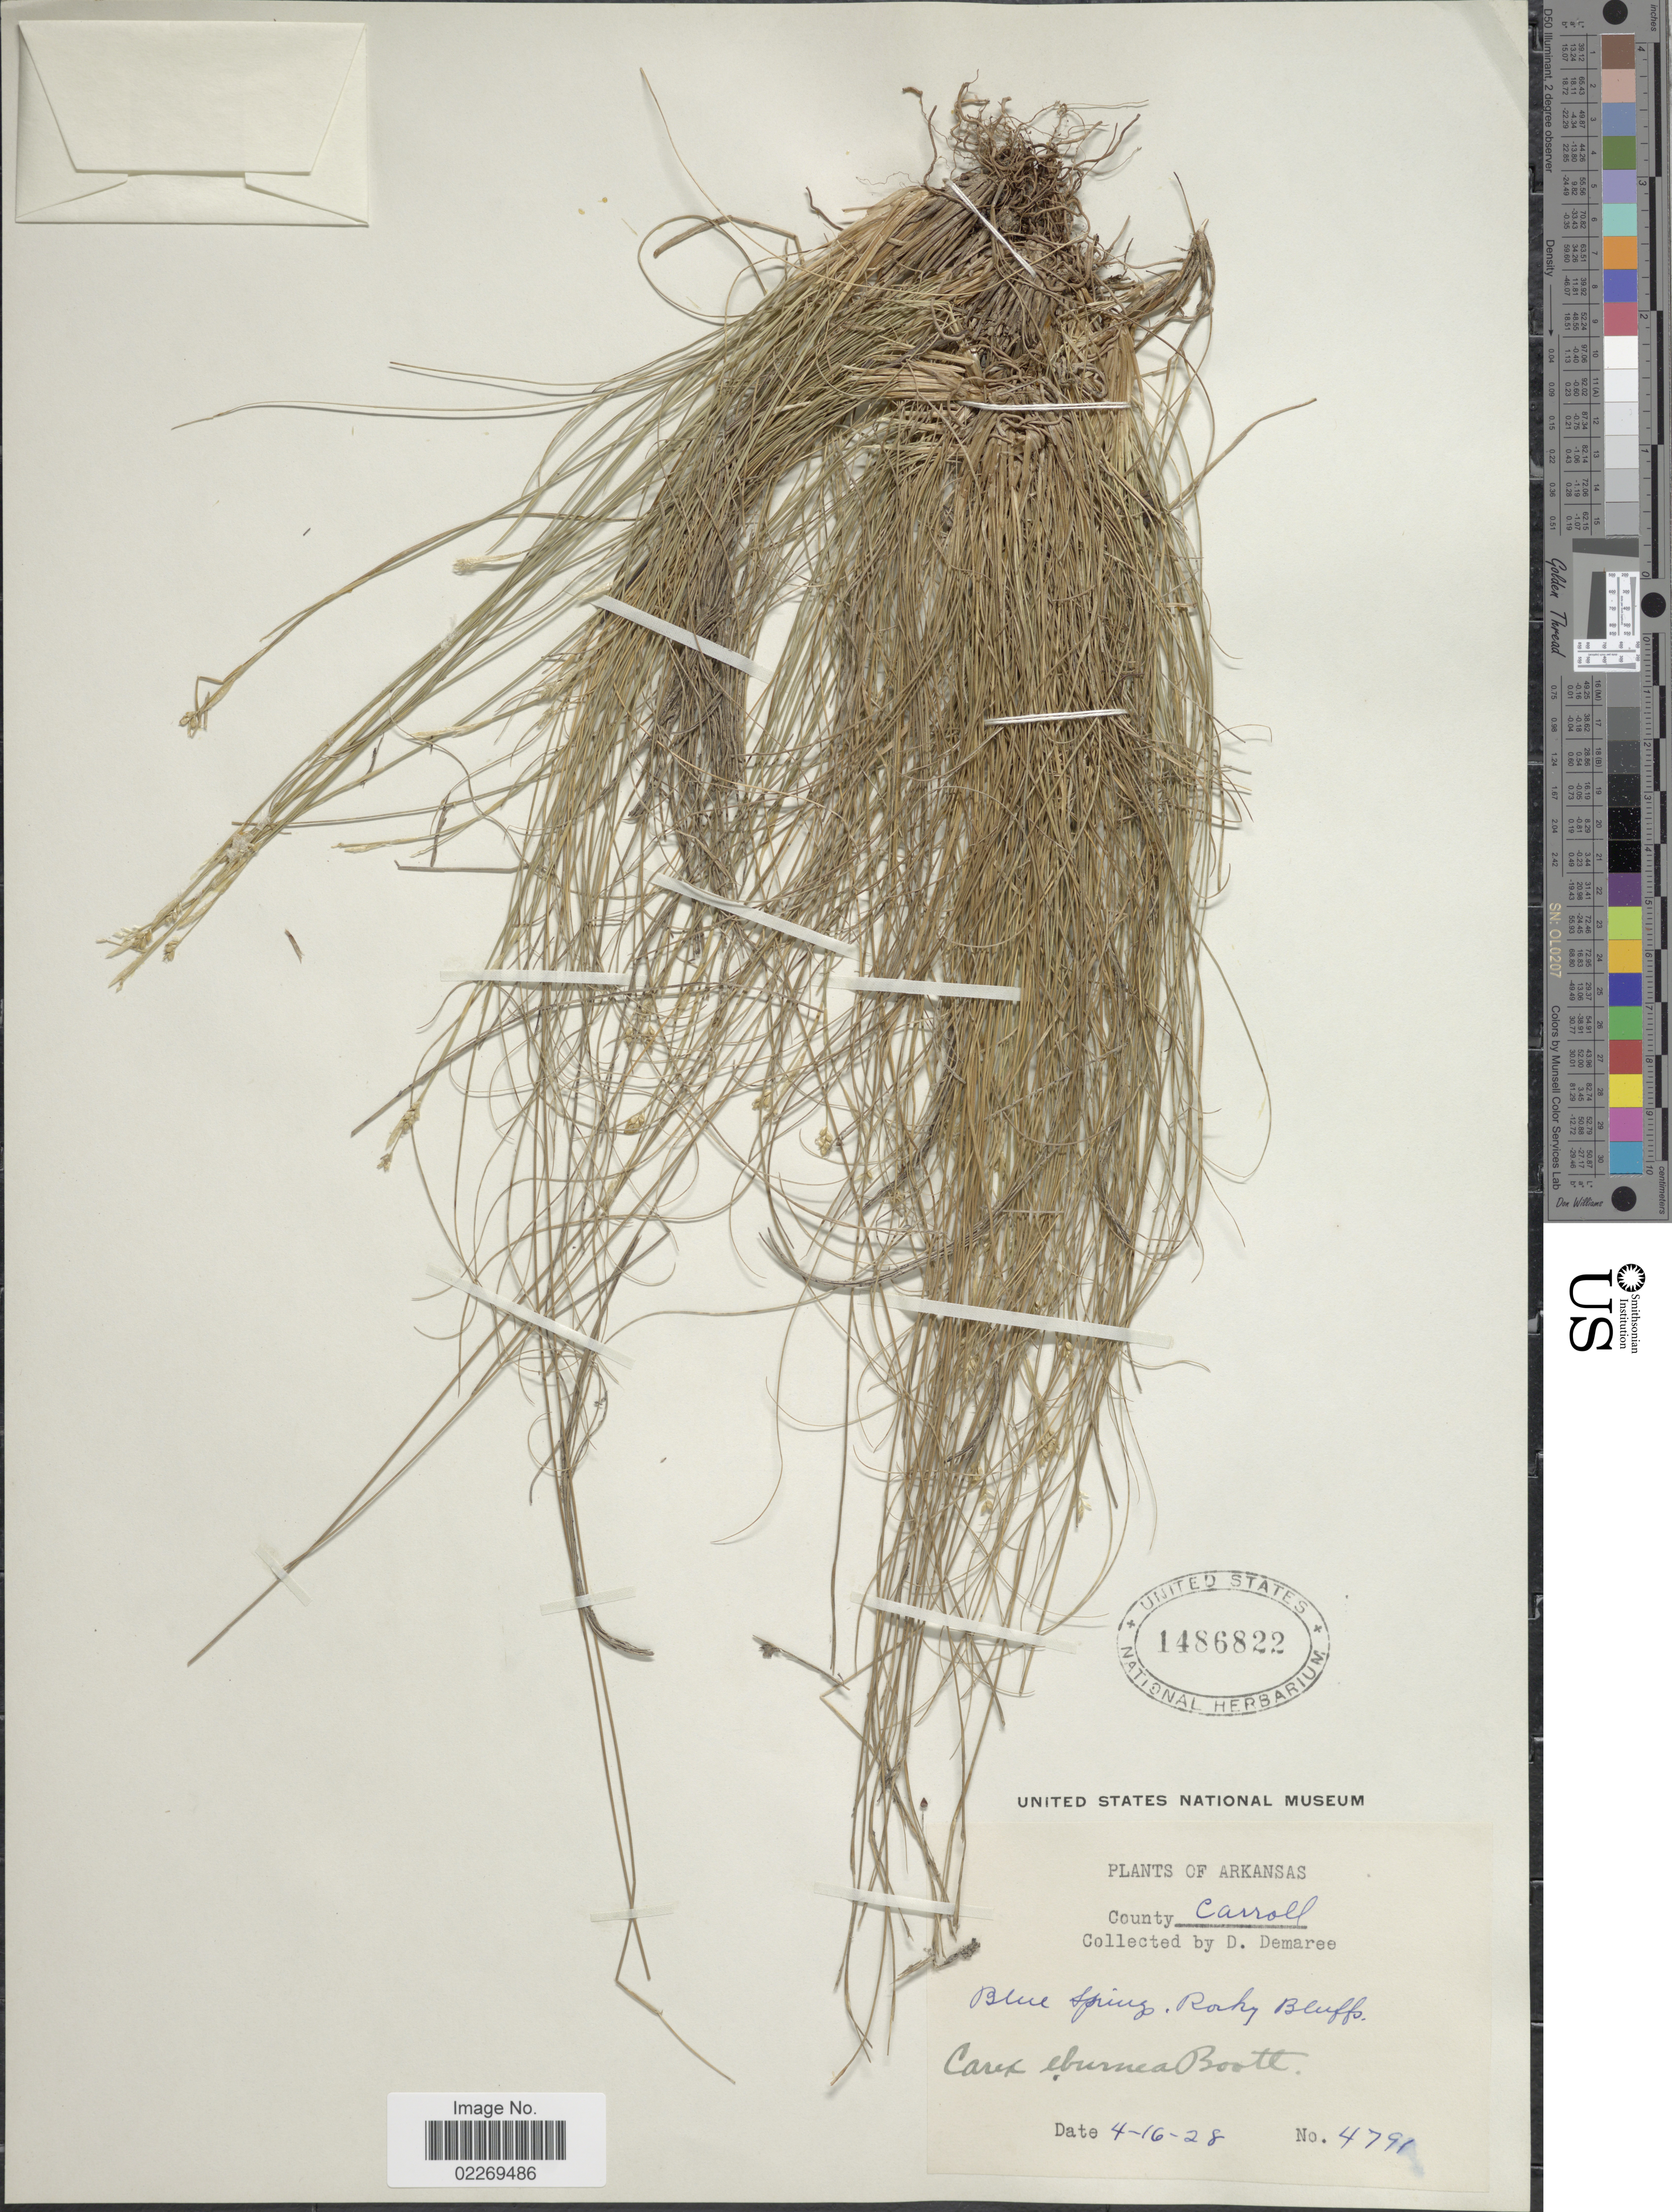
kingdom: Plantae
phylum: Tracheophyta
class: Liliopsida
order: Poales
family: Cyperaceae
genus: Carex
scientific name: Carex eburnea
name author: Boott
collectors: D. Demaree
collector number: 4791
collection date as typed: Transcribed d/m/y: 16/4/28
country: United States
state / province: Arkansas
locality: Blue Springs, Rocky Bluffs, County Carroll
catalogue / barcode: US 1486822